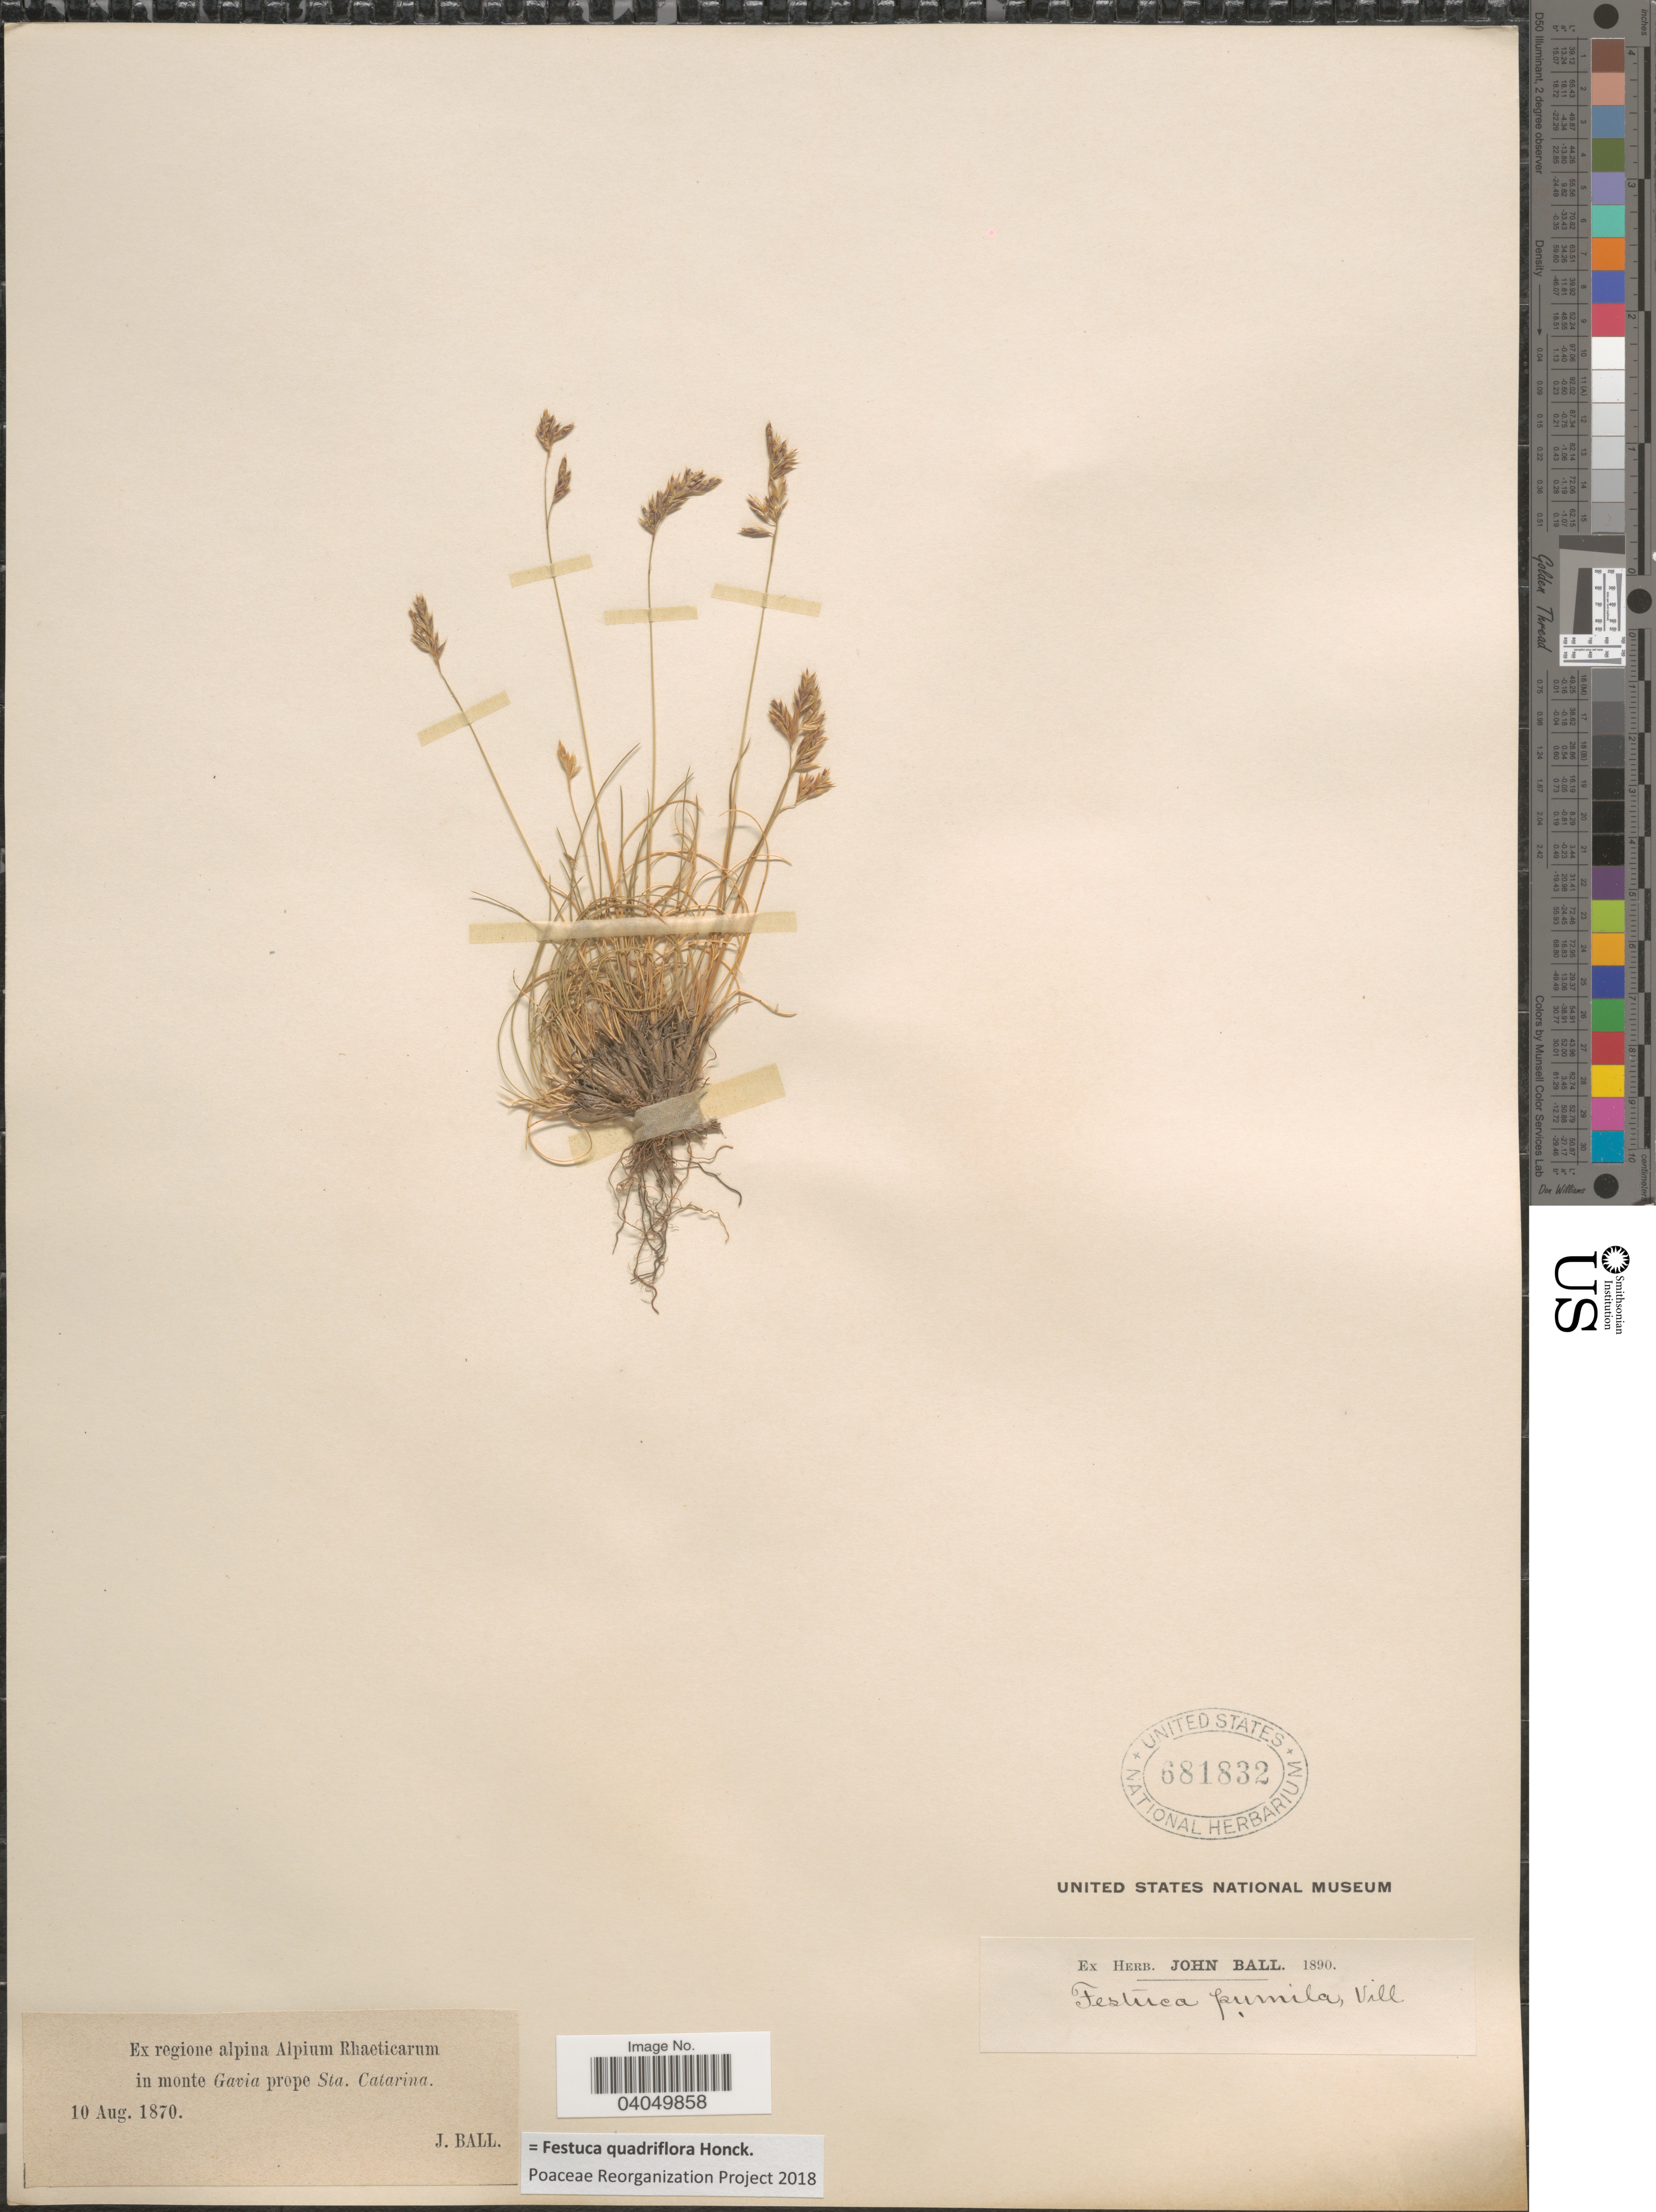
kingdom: Plantae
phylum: Tracheophyta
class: Liliopsida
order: Poales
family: Poaceae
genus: Festuca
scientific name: Festuca quadriflora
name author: Honck.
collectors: J. Ball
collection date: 1870-08-10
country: Italy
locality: Ex regione alpina Alpium Rhaeticarum in monte Gavia prope Sta. Catarina.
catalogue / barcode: US 681832